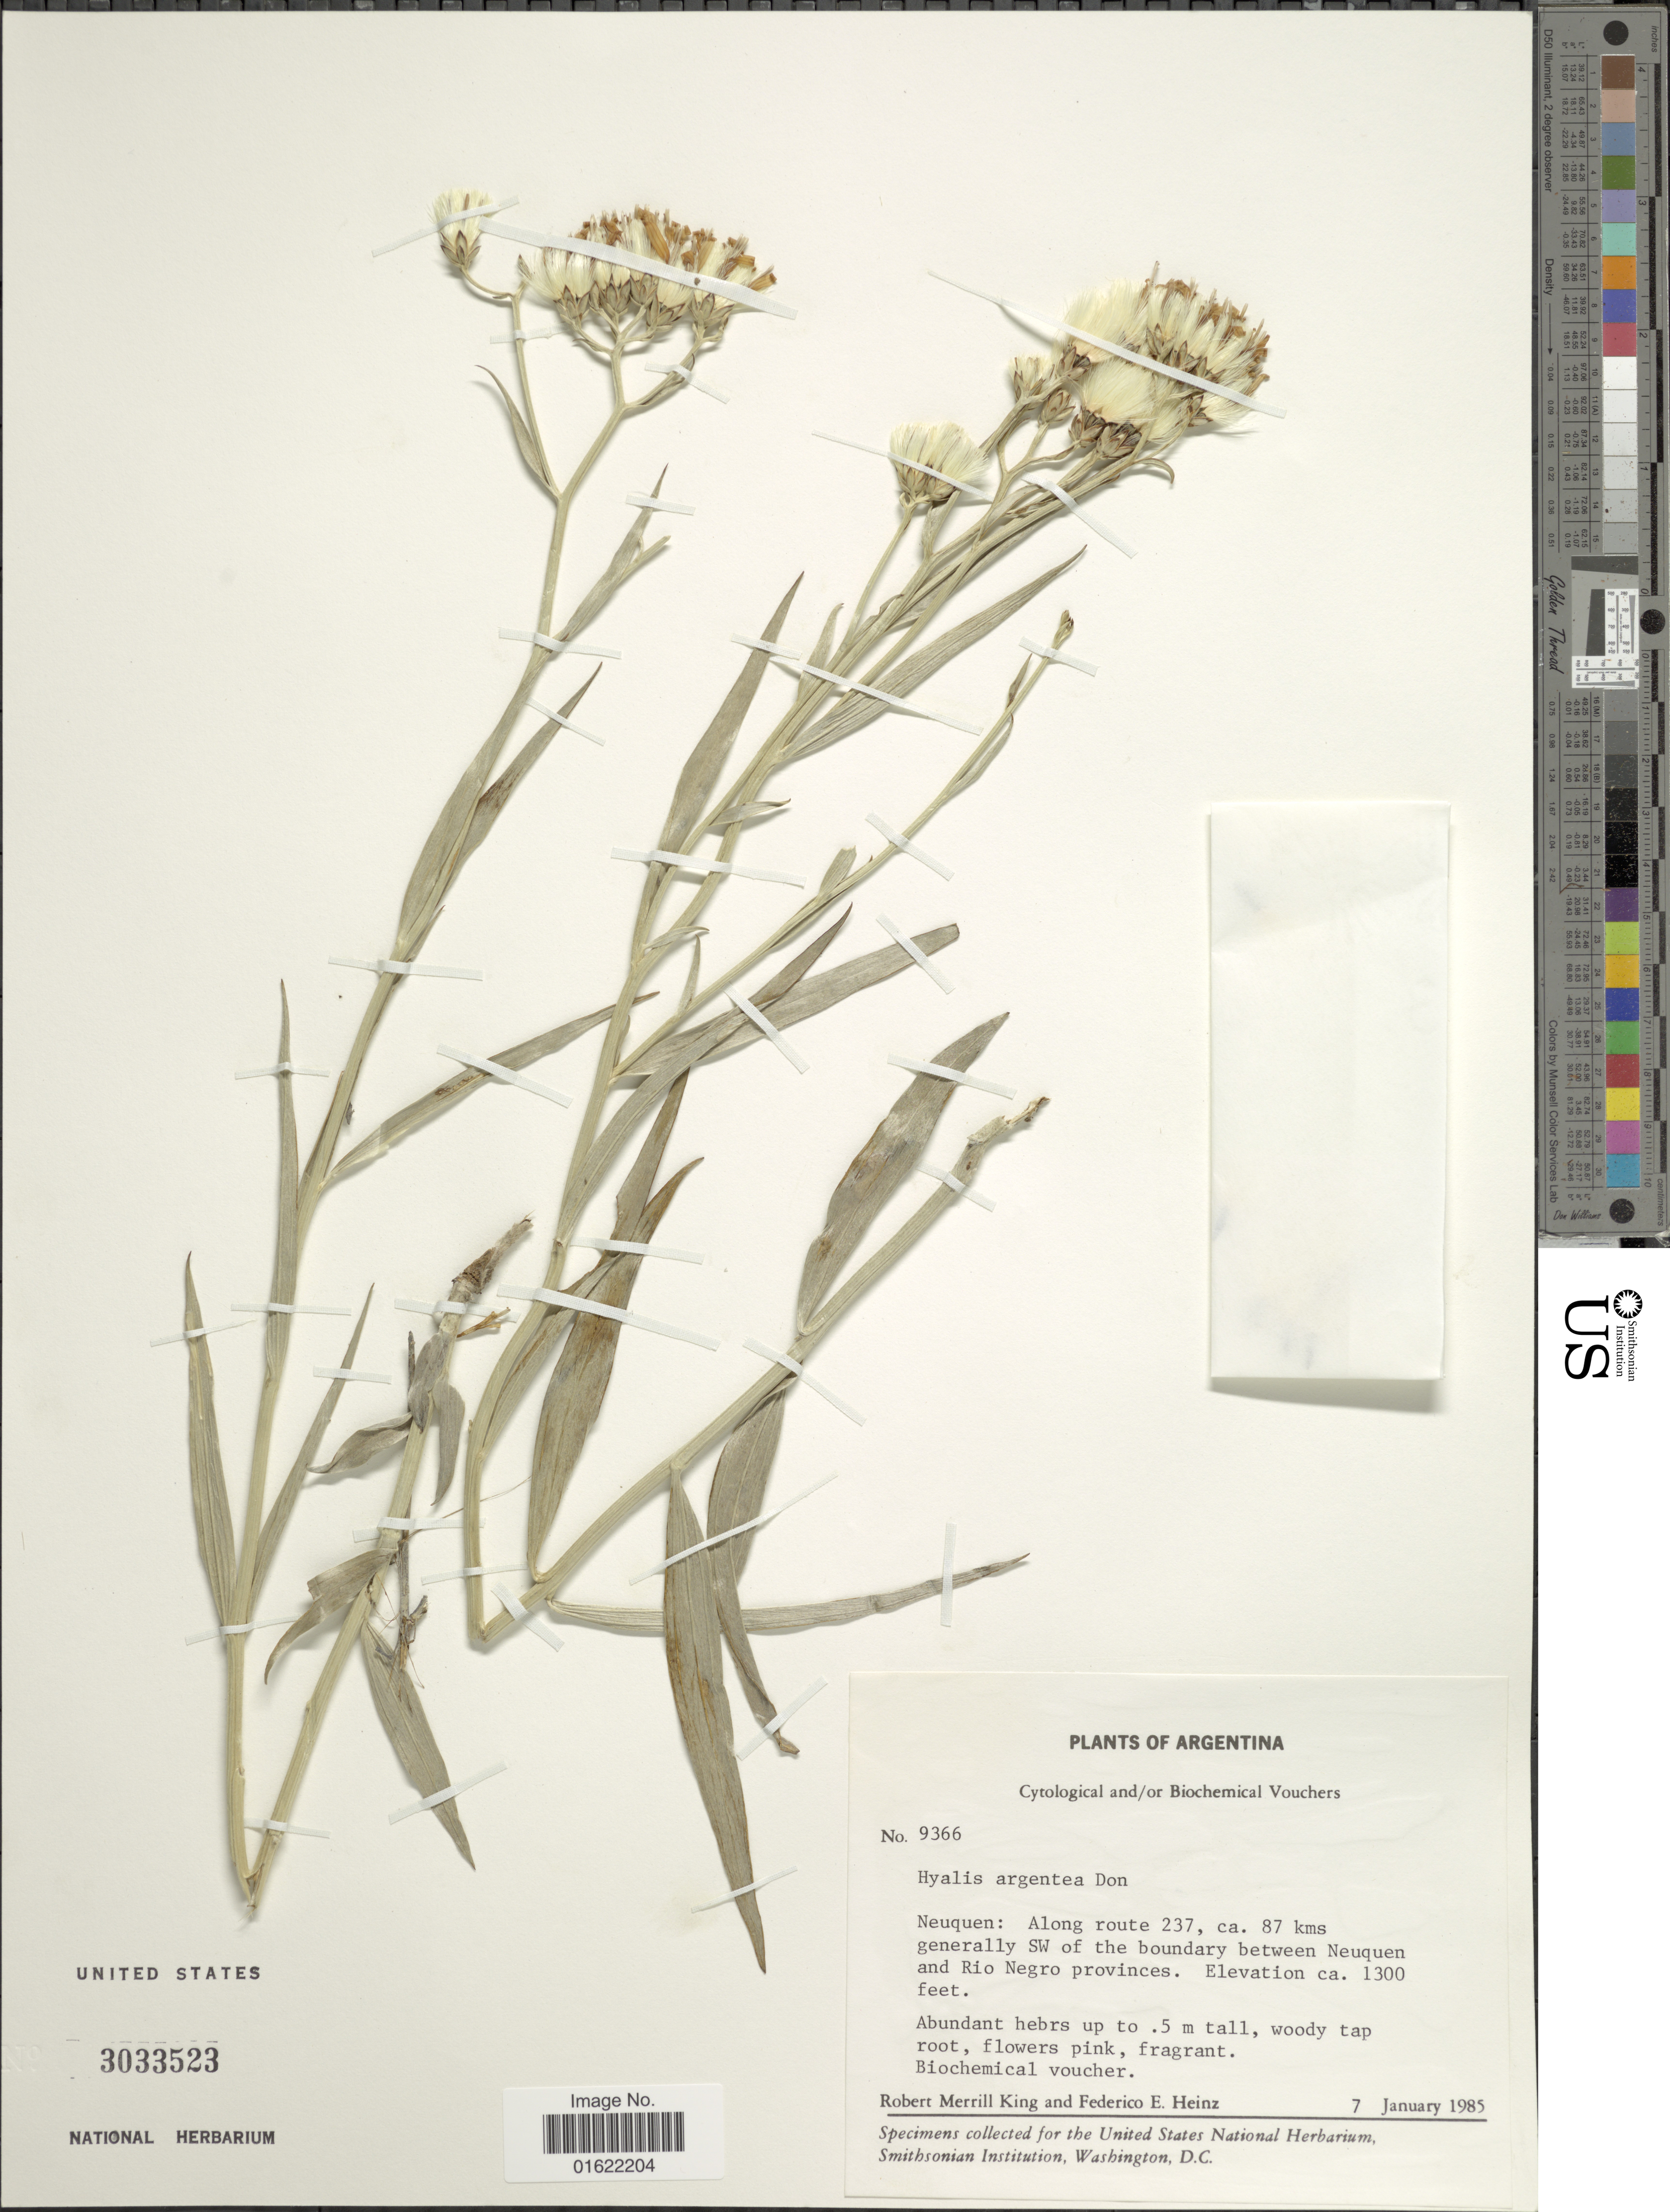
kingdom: Plantae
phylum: Tracheophyta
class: Magnoliopsida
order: Asterales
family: Asteraceae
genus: Hyalis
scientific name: Hyalis argentea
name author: D. Don ex Hook. & Arn.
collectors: R. M. King & F. Heinz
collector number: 9366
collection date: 1985-01-07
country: Argentina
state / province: Neuquen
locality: Neuquen: Along route 237, 87 kms generally Sw of the boundary between Neuquen and Rio Negro provinces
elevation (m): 396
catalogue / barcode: US 3033523